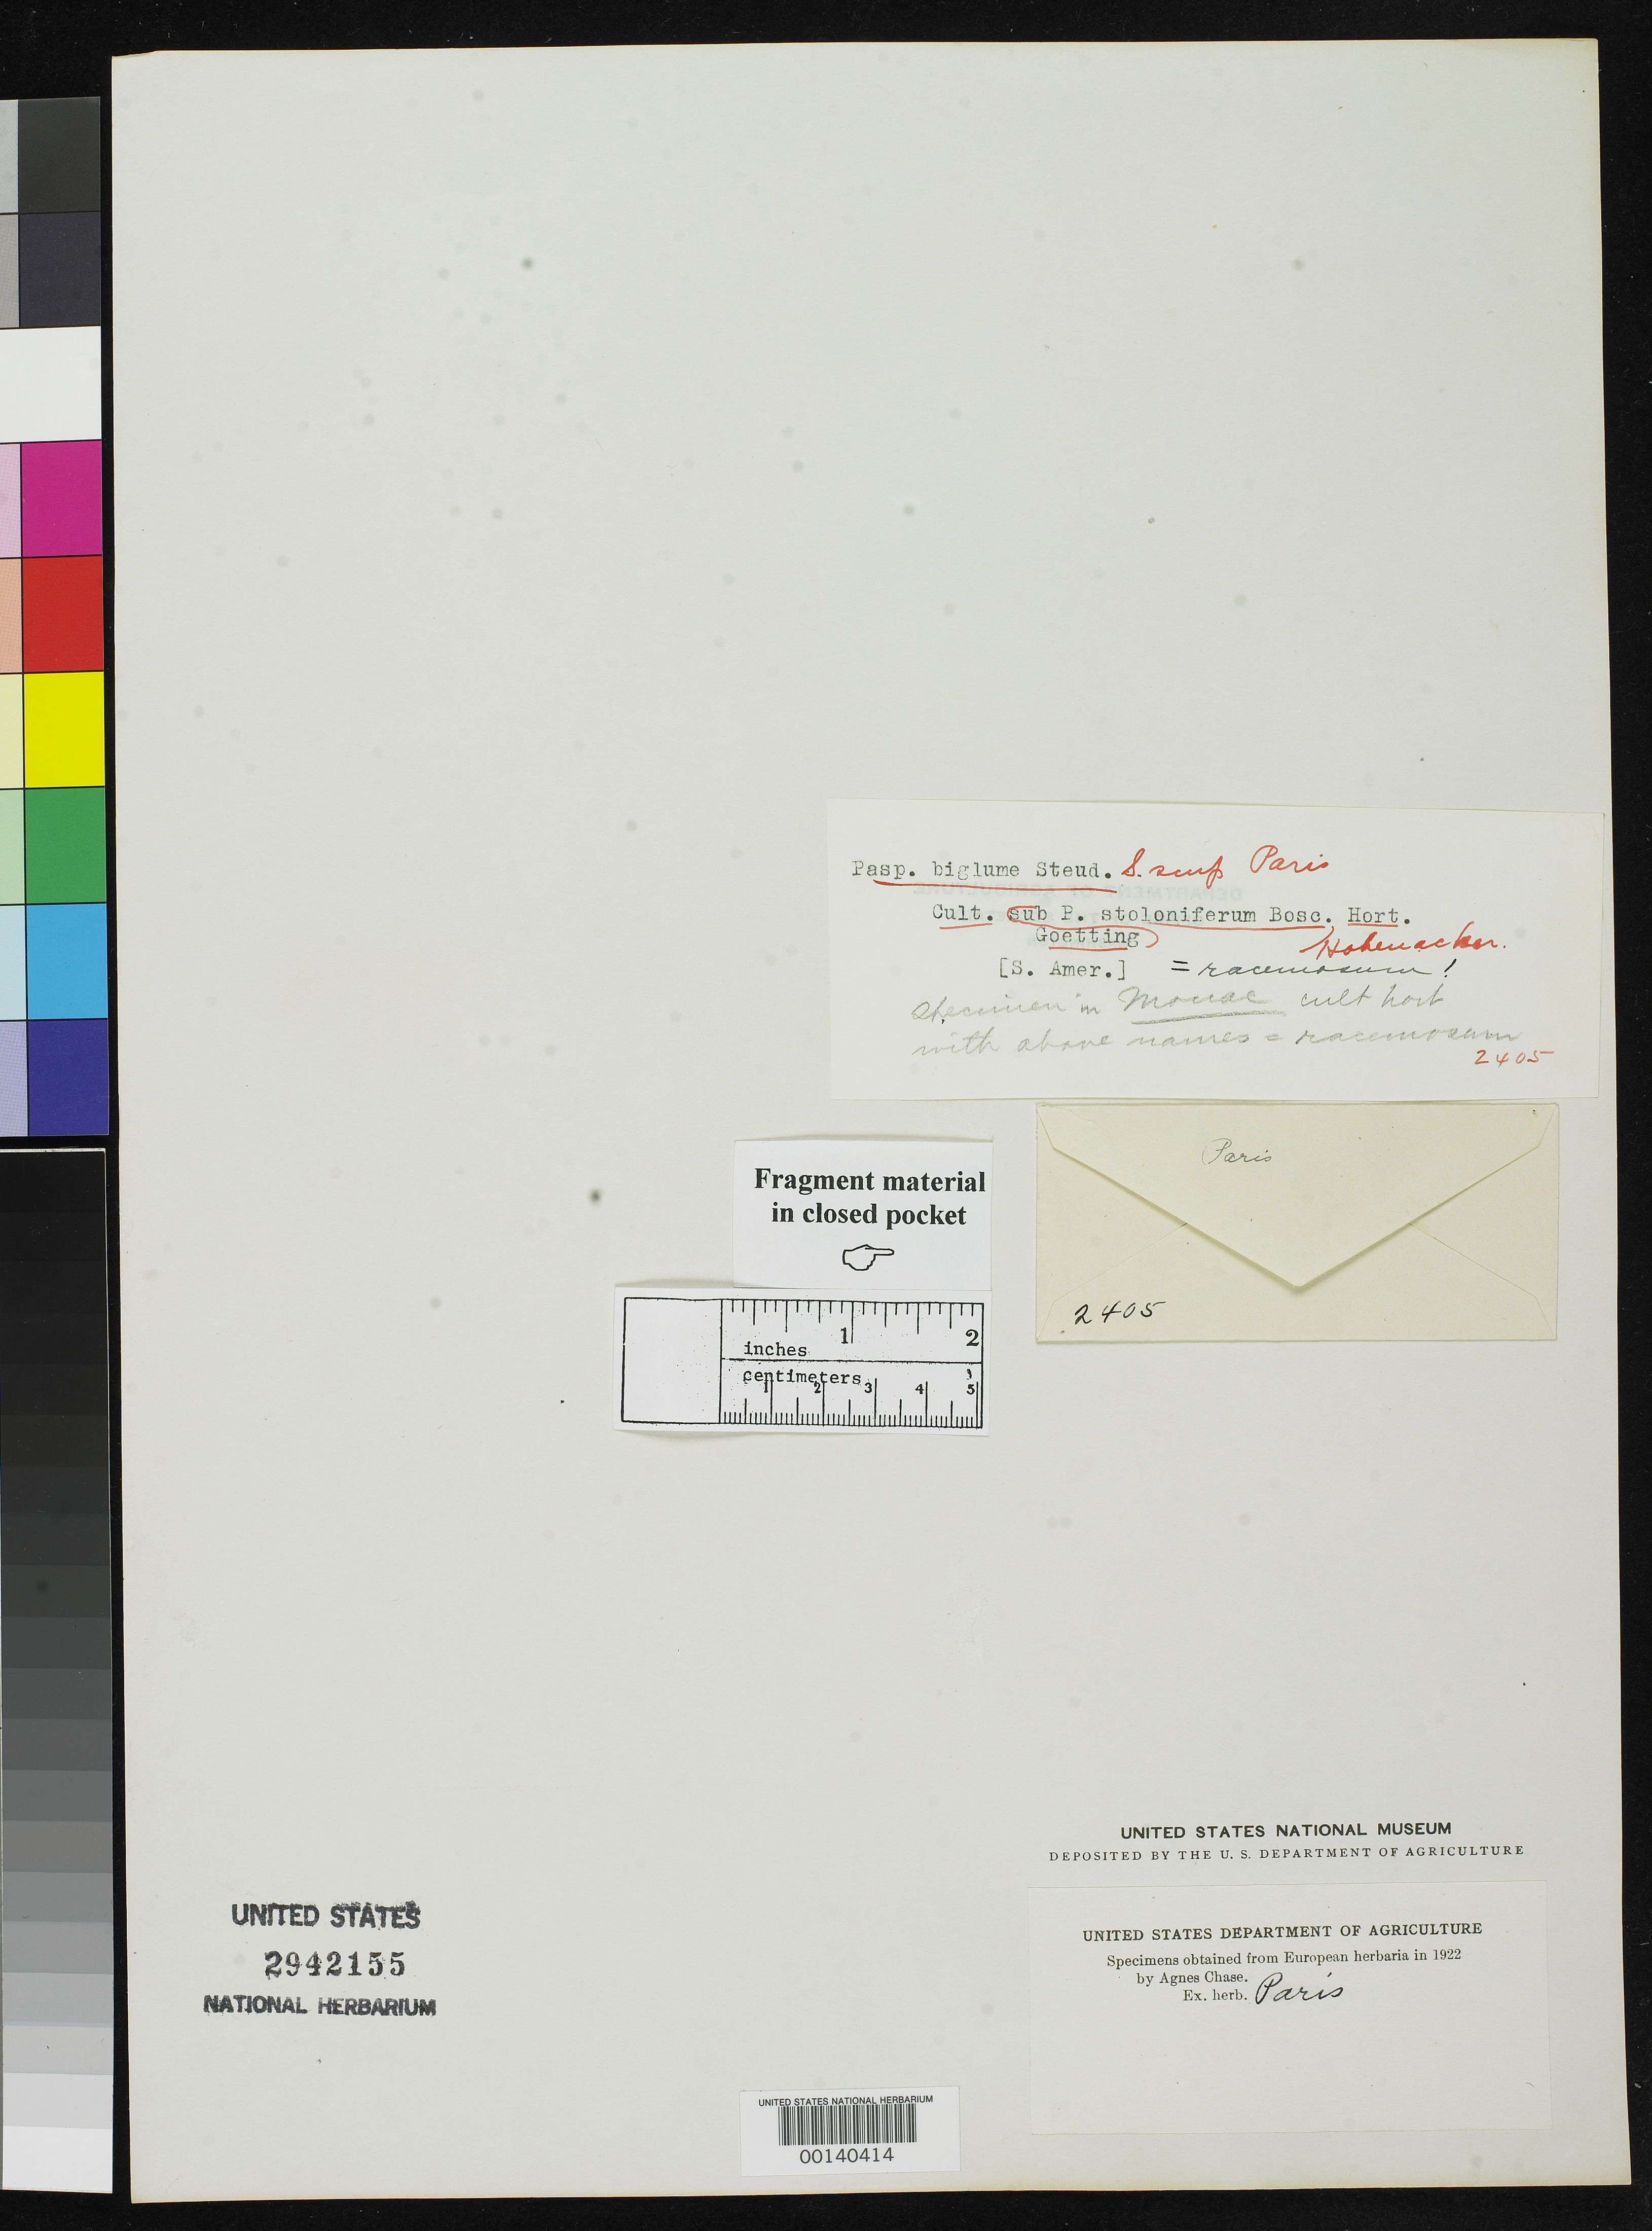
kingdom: Plantae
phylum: Tracheophyta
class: Liliopsida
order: Poales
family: Poaceae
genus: Paspalum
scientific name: Paspalum biglume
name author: Steud.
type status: Type Fragment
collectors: R. F. Hohenacker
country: Peru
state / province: San Martín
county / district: Mariscal Cáceres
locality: Rio Huallaga, margen Derecha del; Balsa Probana; dtto. Tocache Nuevo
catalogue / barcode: US 2942155